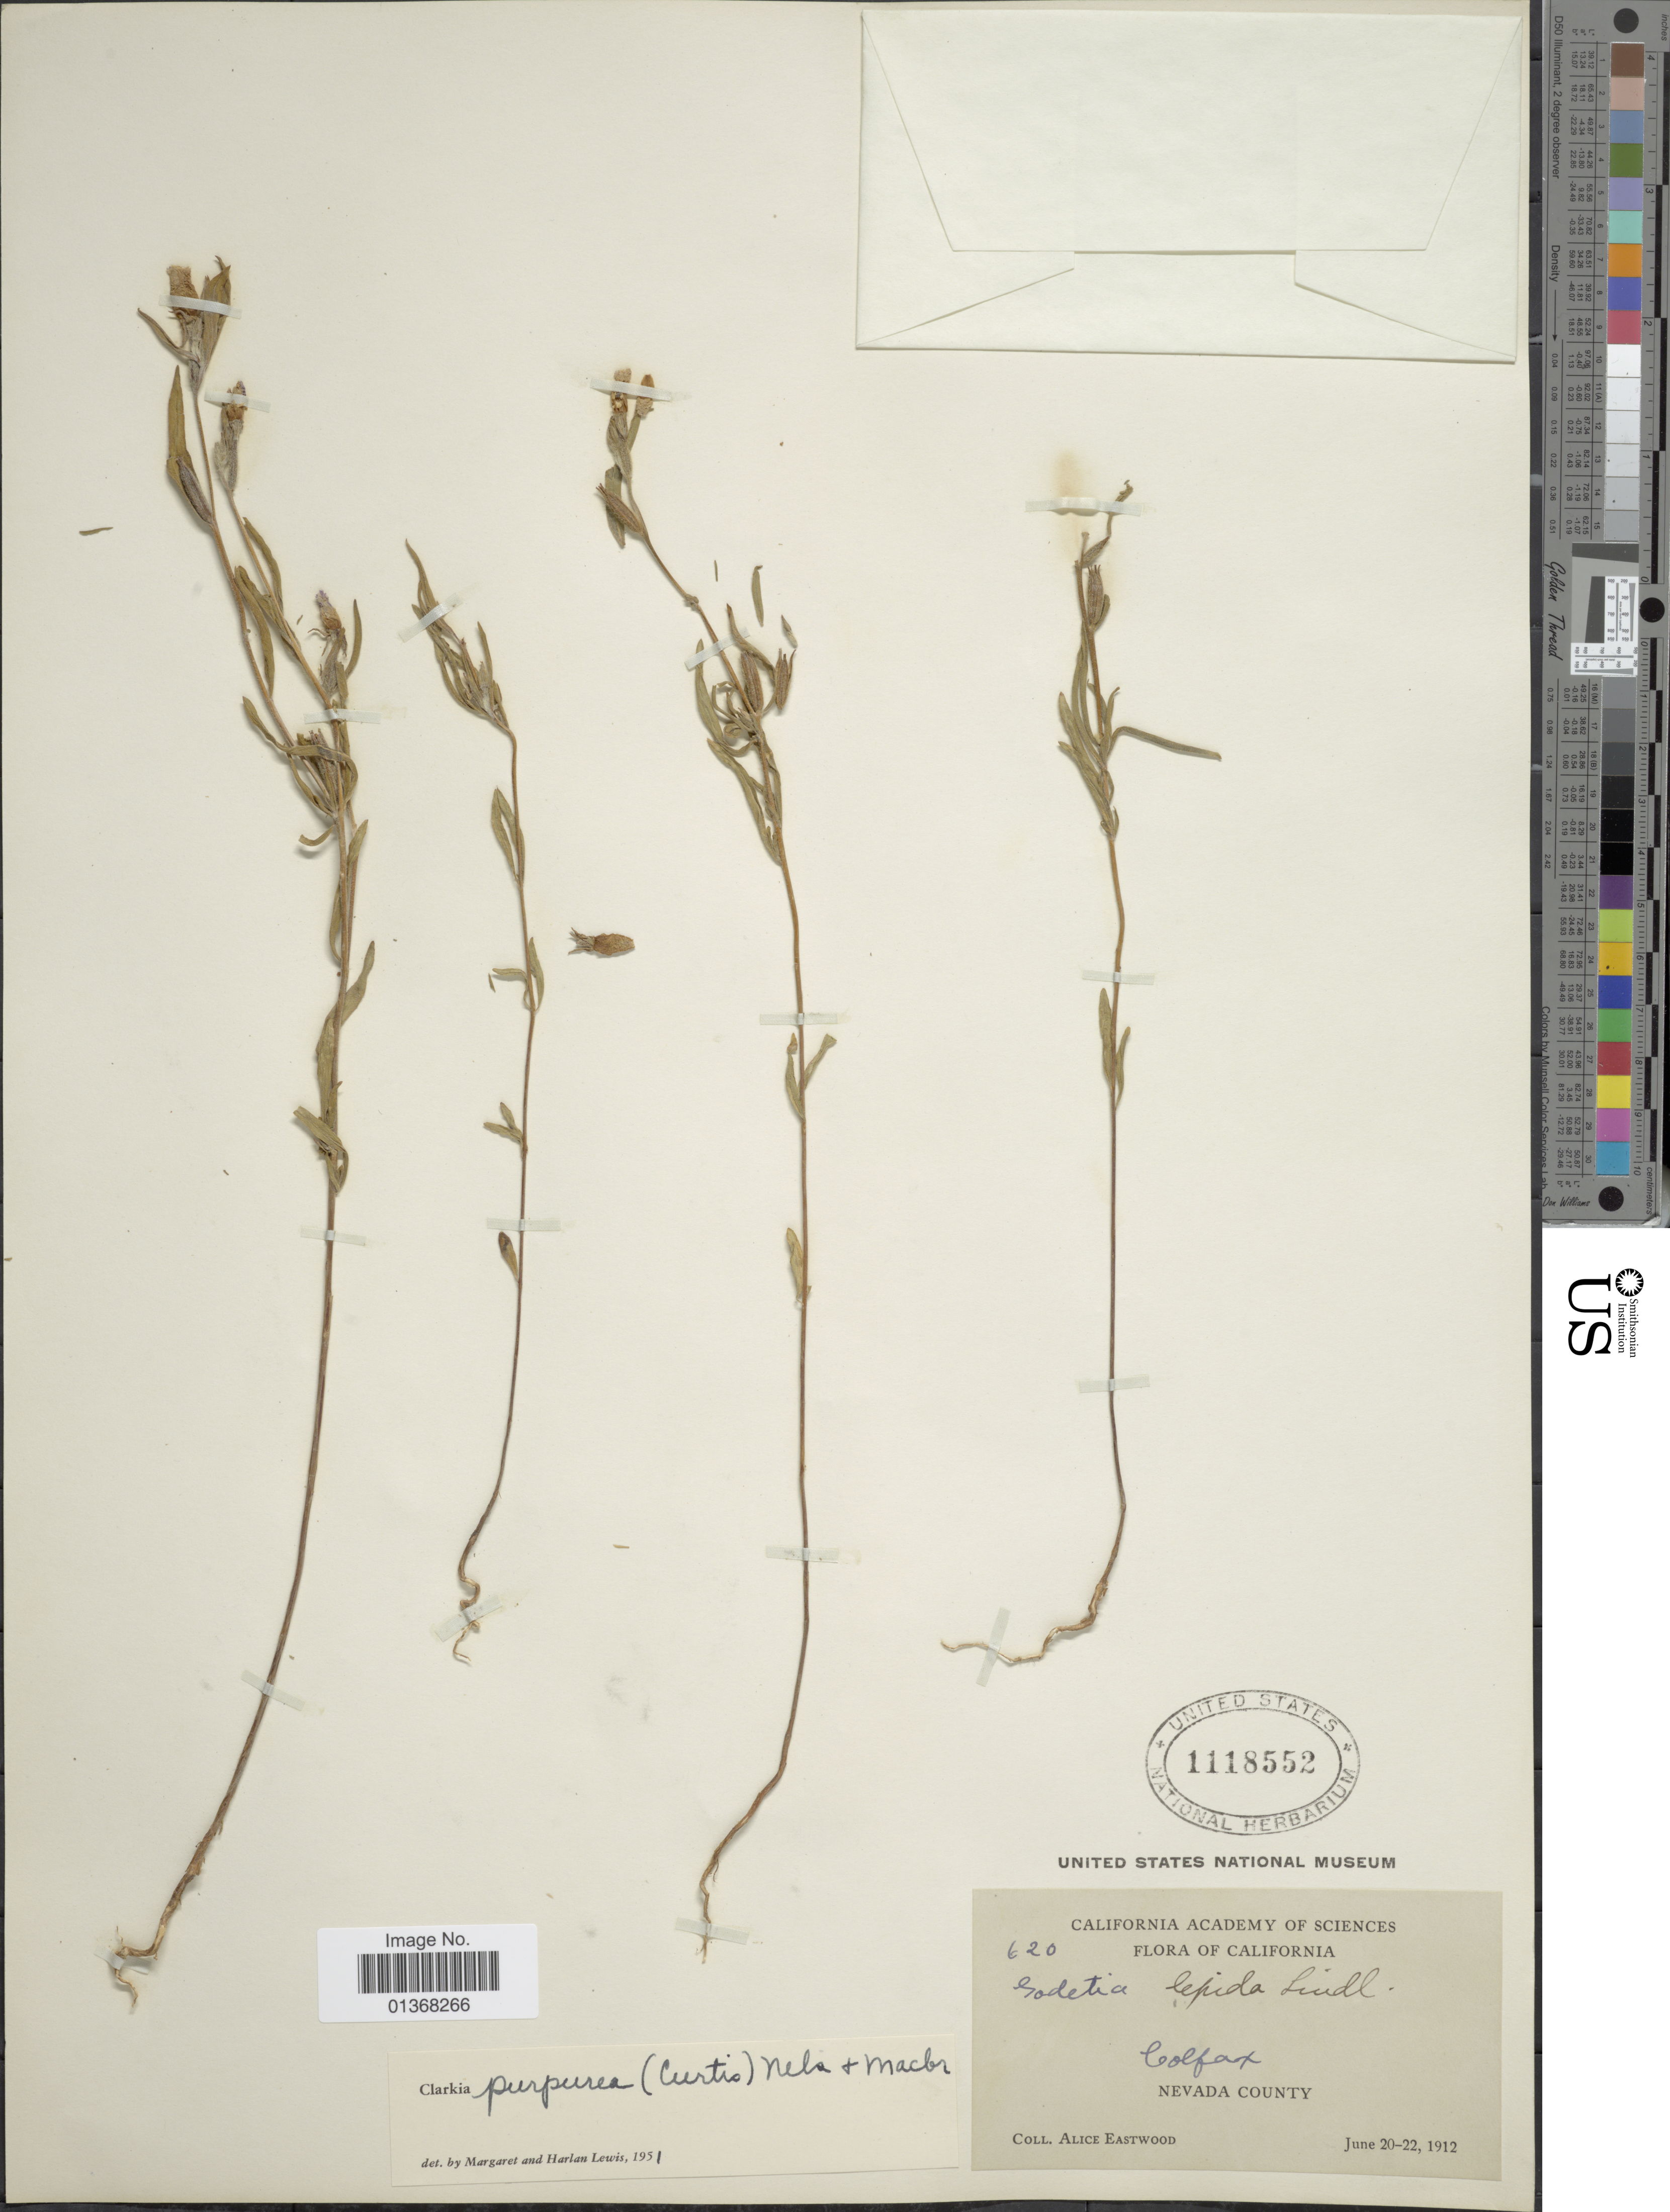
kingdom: Plantae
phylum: Tracheophyta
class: Magnoliopsida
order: Myrtales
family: Onagraceae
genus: Clarkia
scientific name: Clarkia purpurea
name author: (Curtis) A. Nelson & J.F. Macbr.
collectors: A. Eastwood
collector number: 620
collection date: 1912-06-20/1912-06-22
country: United States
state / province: California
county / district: Nevada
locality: Colfax, Nevada County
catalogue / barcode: US 1118552